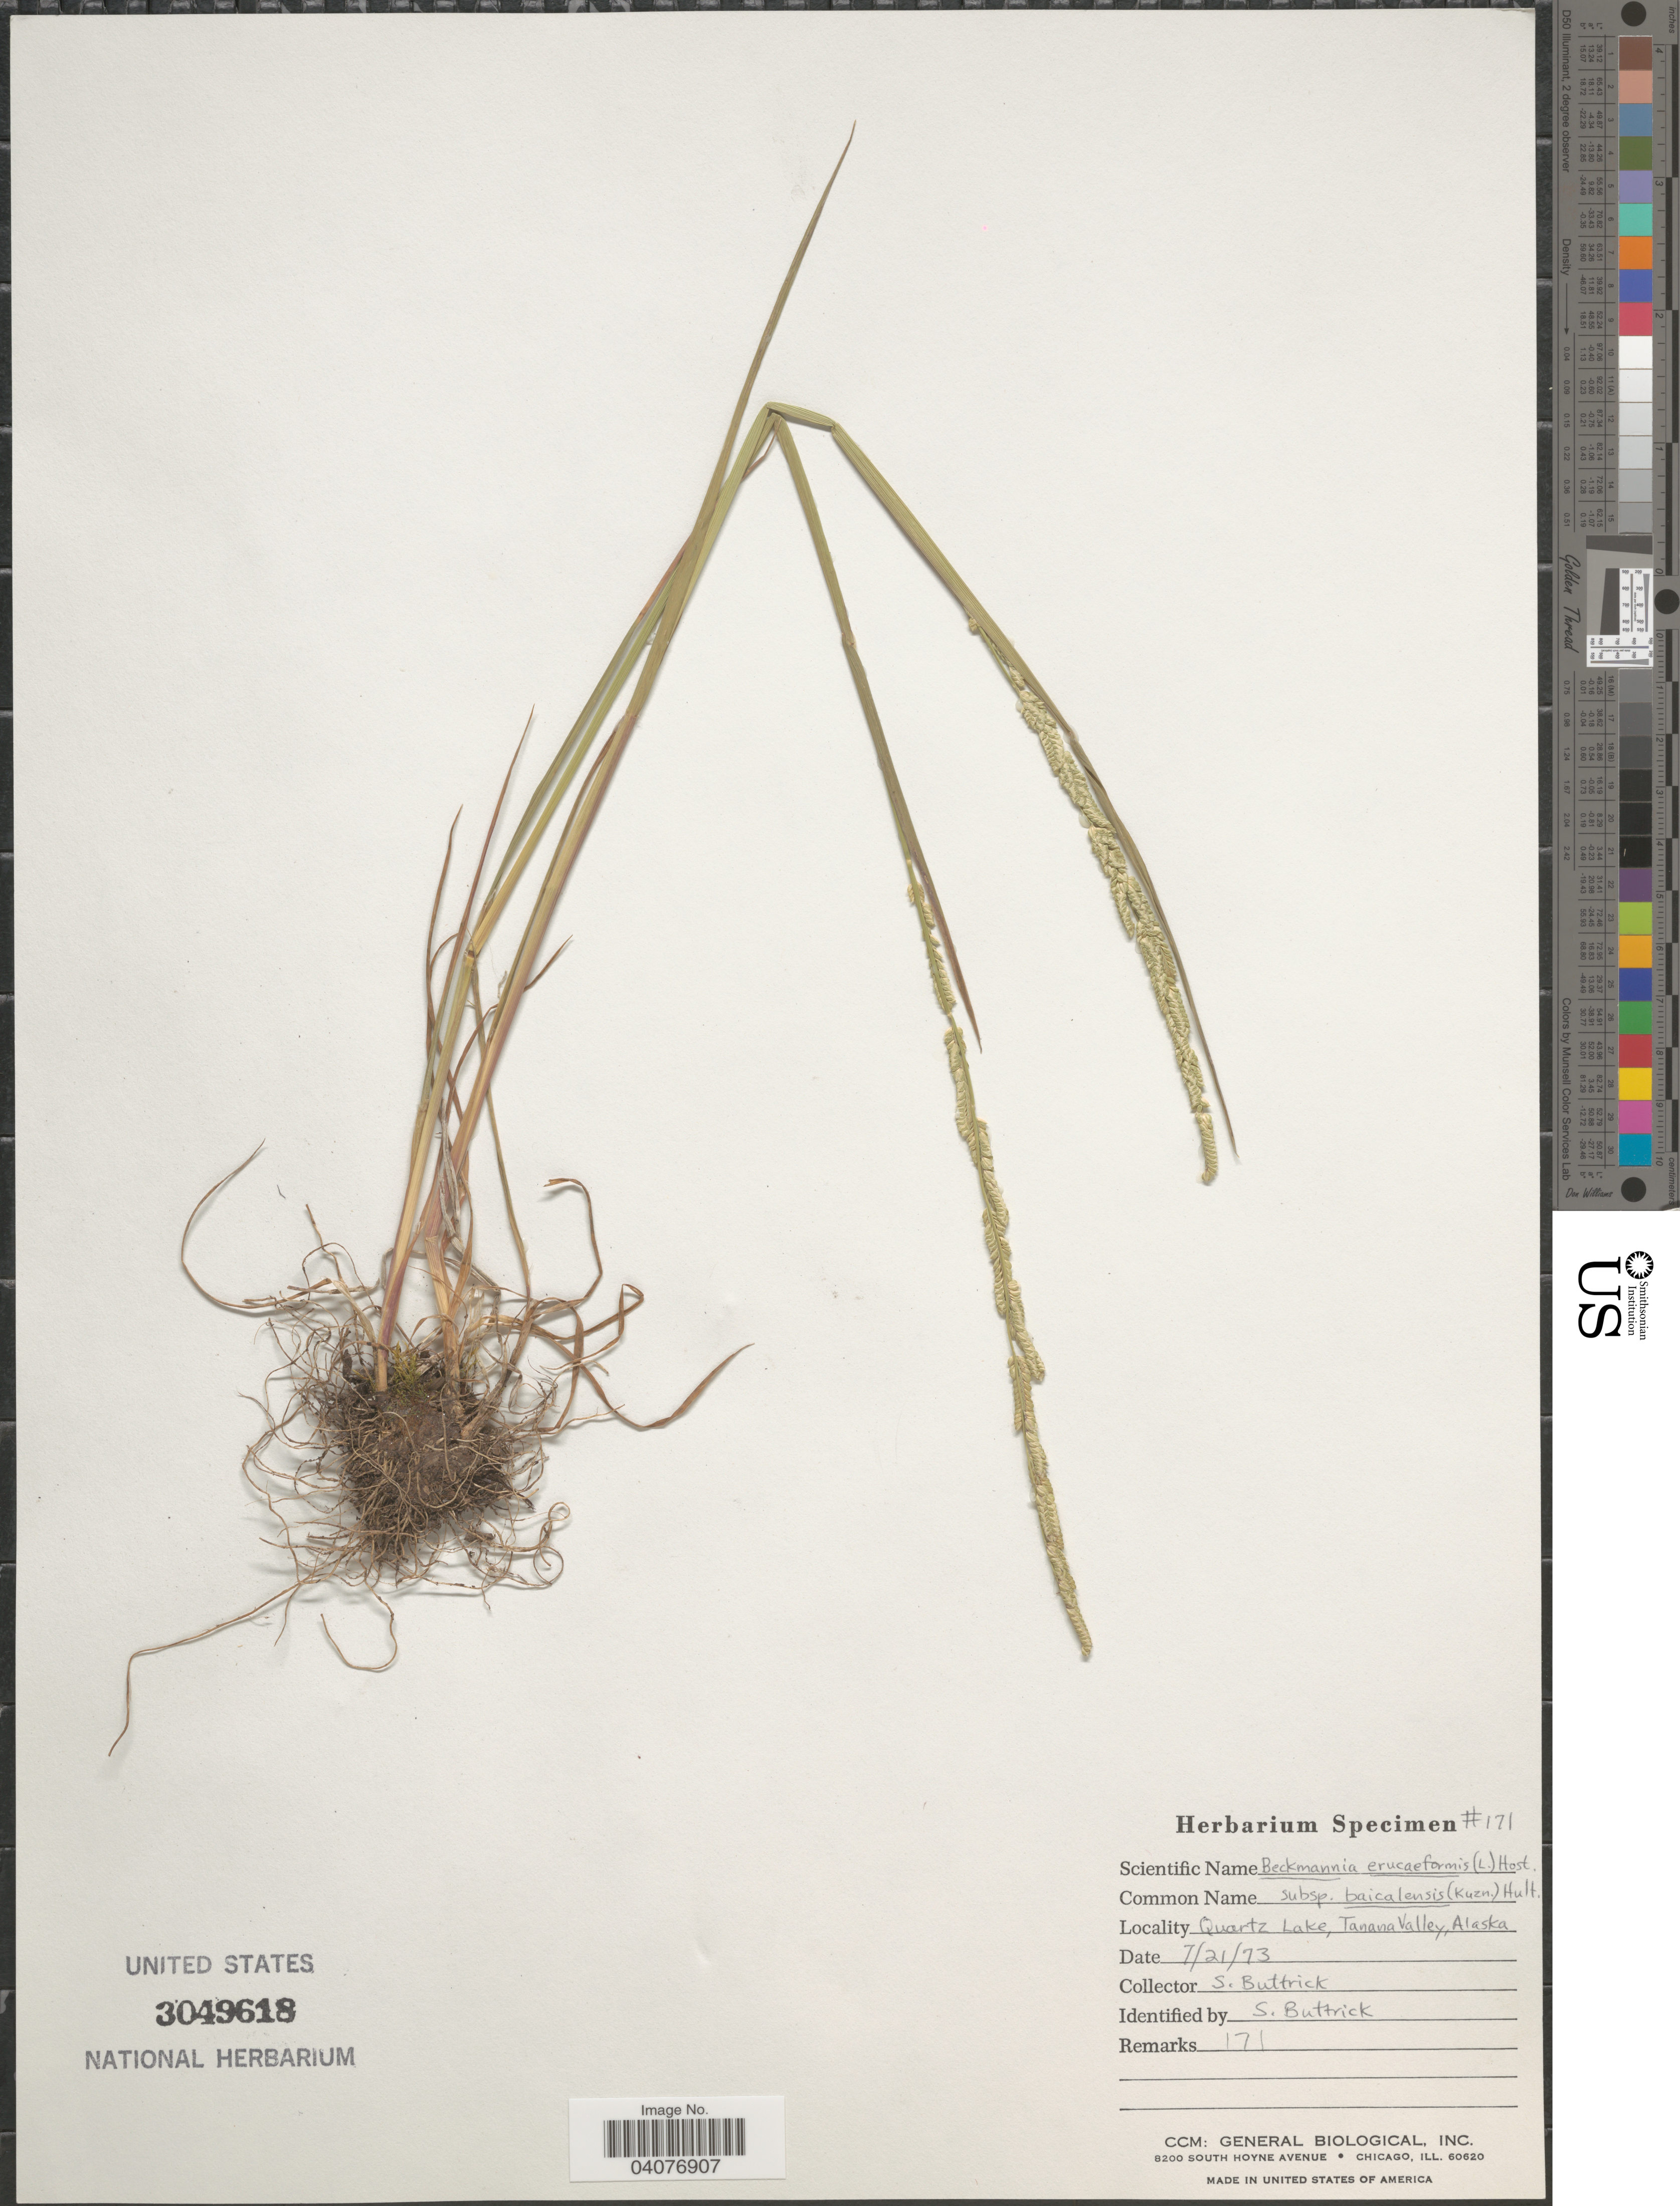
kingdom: Plantae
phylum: Tracheophyta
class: Liliopsida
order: Poales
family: Poaceae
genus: Beckmannia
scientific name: Beckmannia syzigachne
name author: (Steud.) Fernald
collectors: S. Buttrick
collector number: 171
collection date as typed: Transcribed d/m/y: 21/7/73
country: United States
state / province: Alaska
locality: Quartz Lake, Tanana Valley.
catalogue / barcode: US 3049618